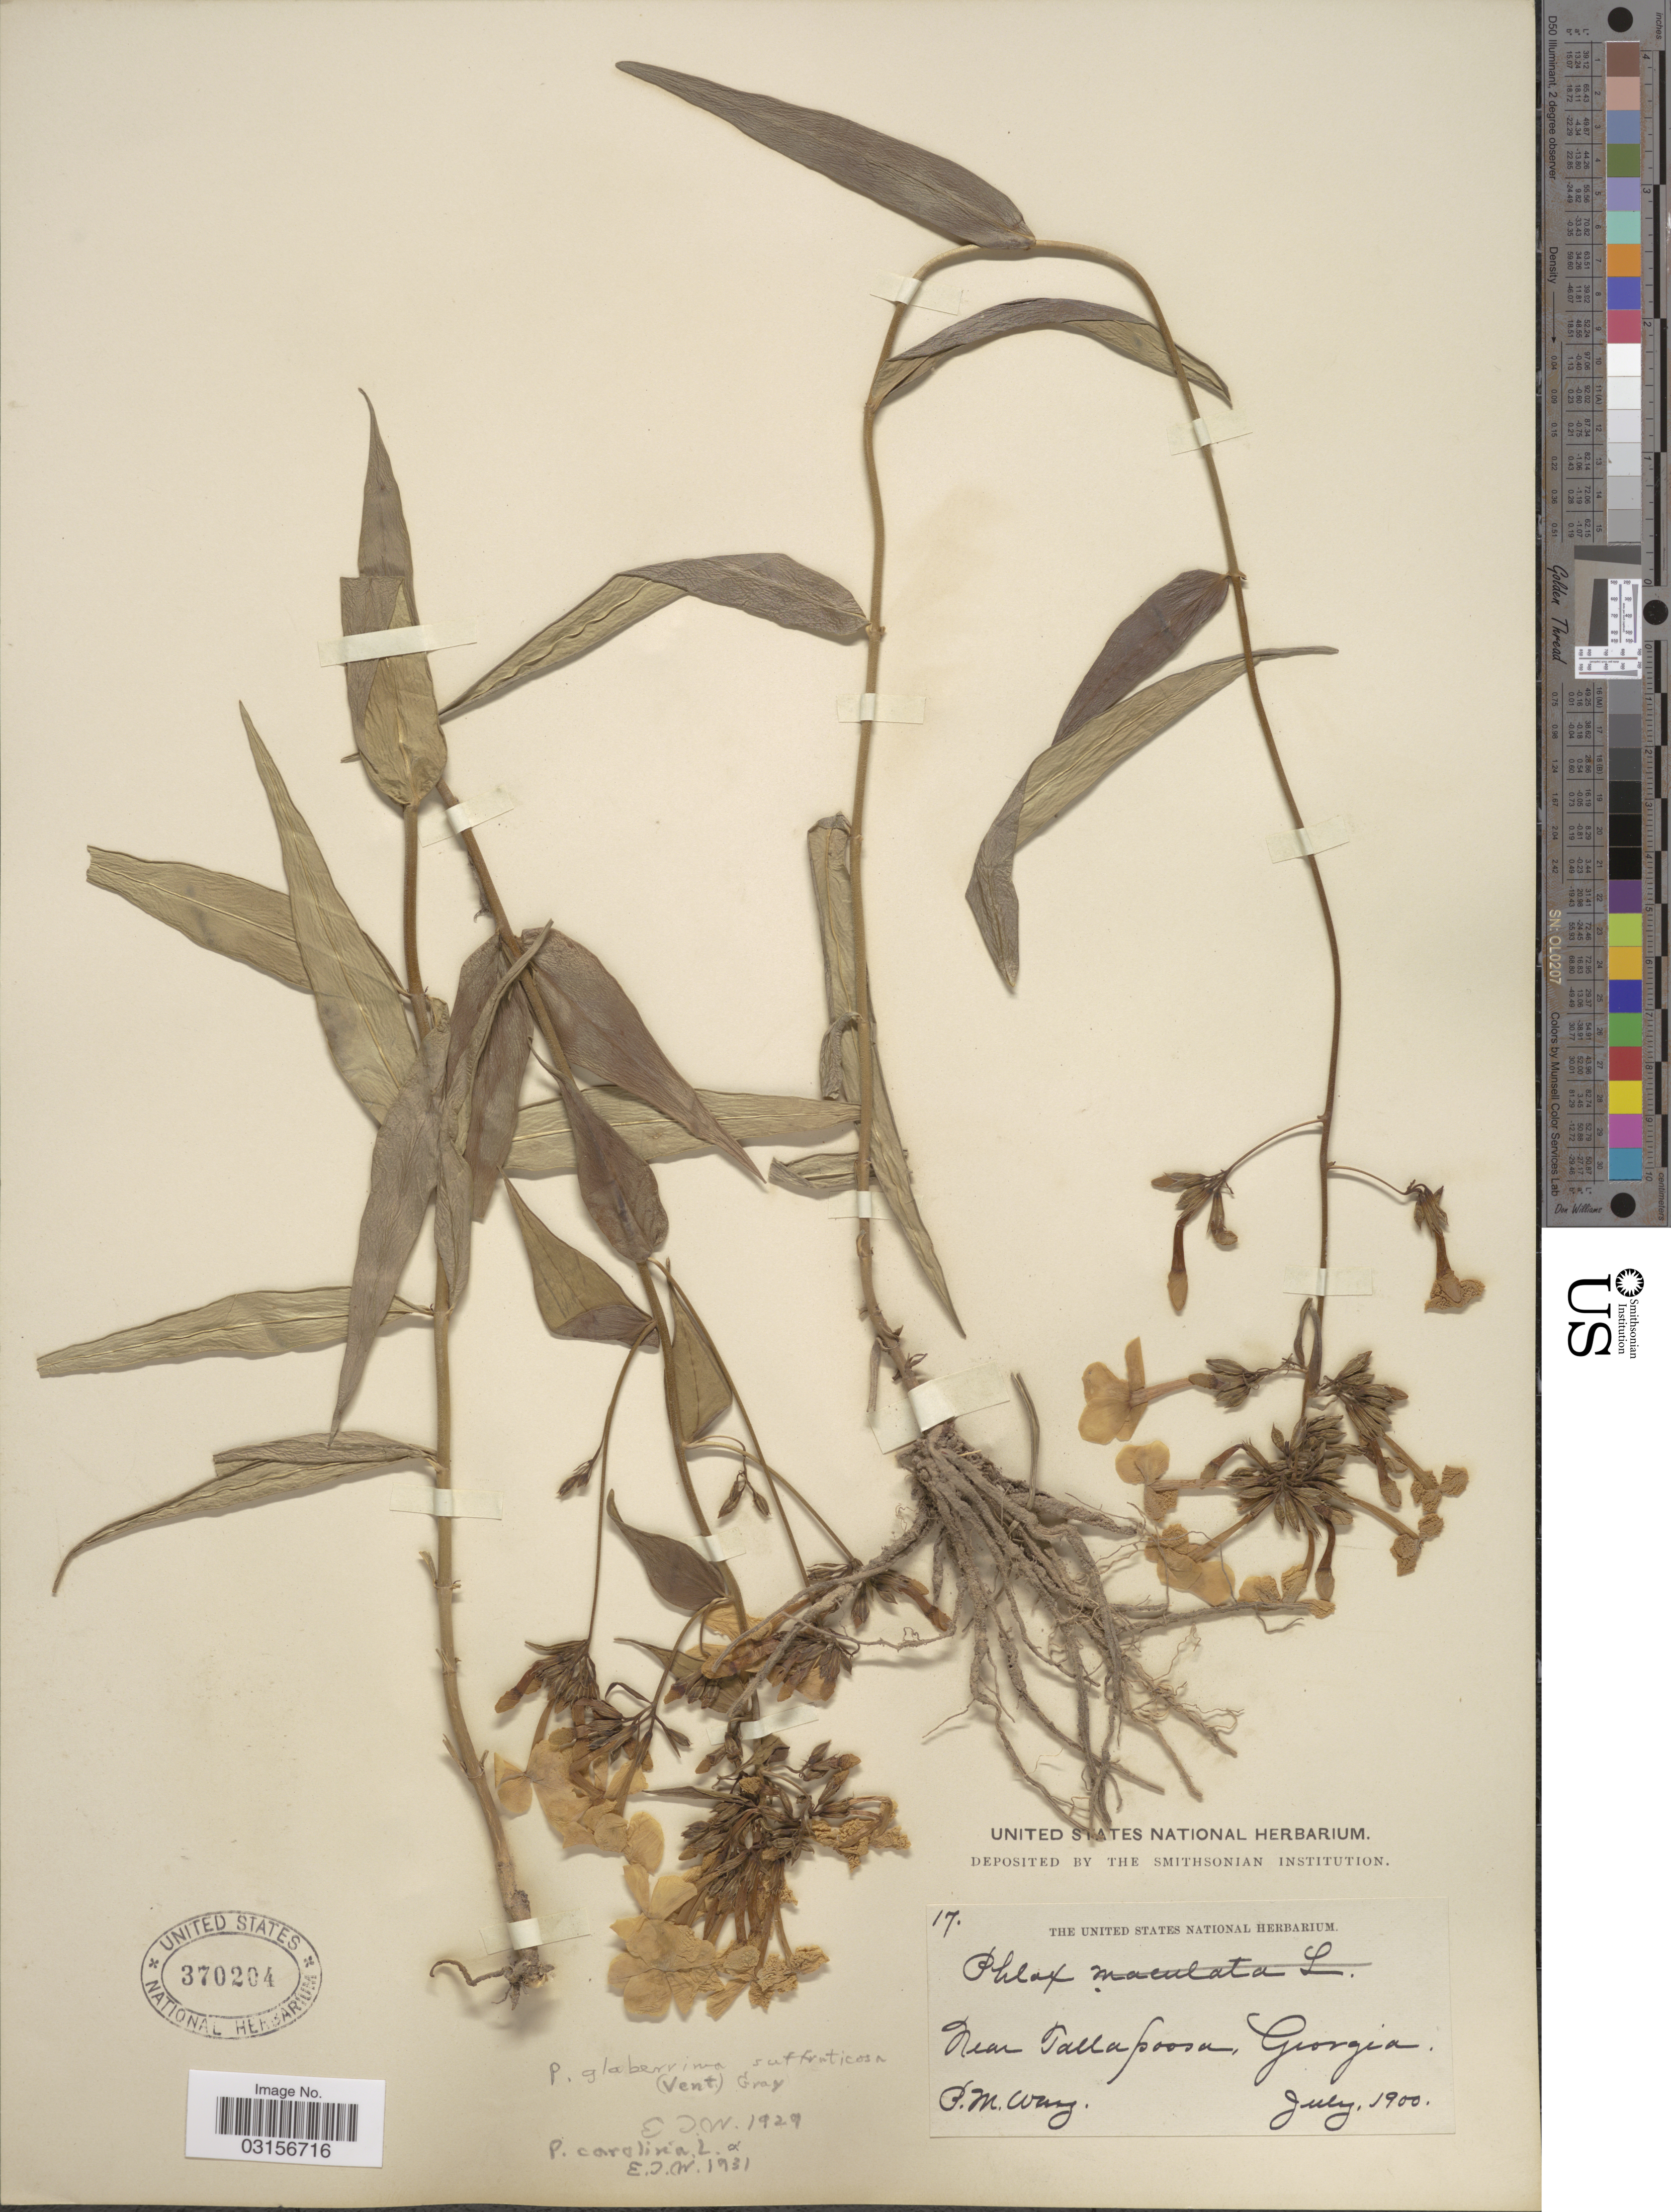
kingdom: Plantae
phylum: Tracheophyta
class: Magnoliopsida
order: Ericales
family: Polemoniaceae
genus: Phlox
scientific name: Phlox carolina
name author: L.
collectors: P. Way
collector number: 17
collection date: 1900-07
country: United States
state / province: Georgia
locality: Near Tallapoosa.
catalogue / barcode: US 370204